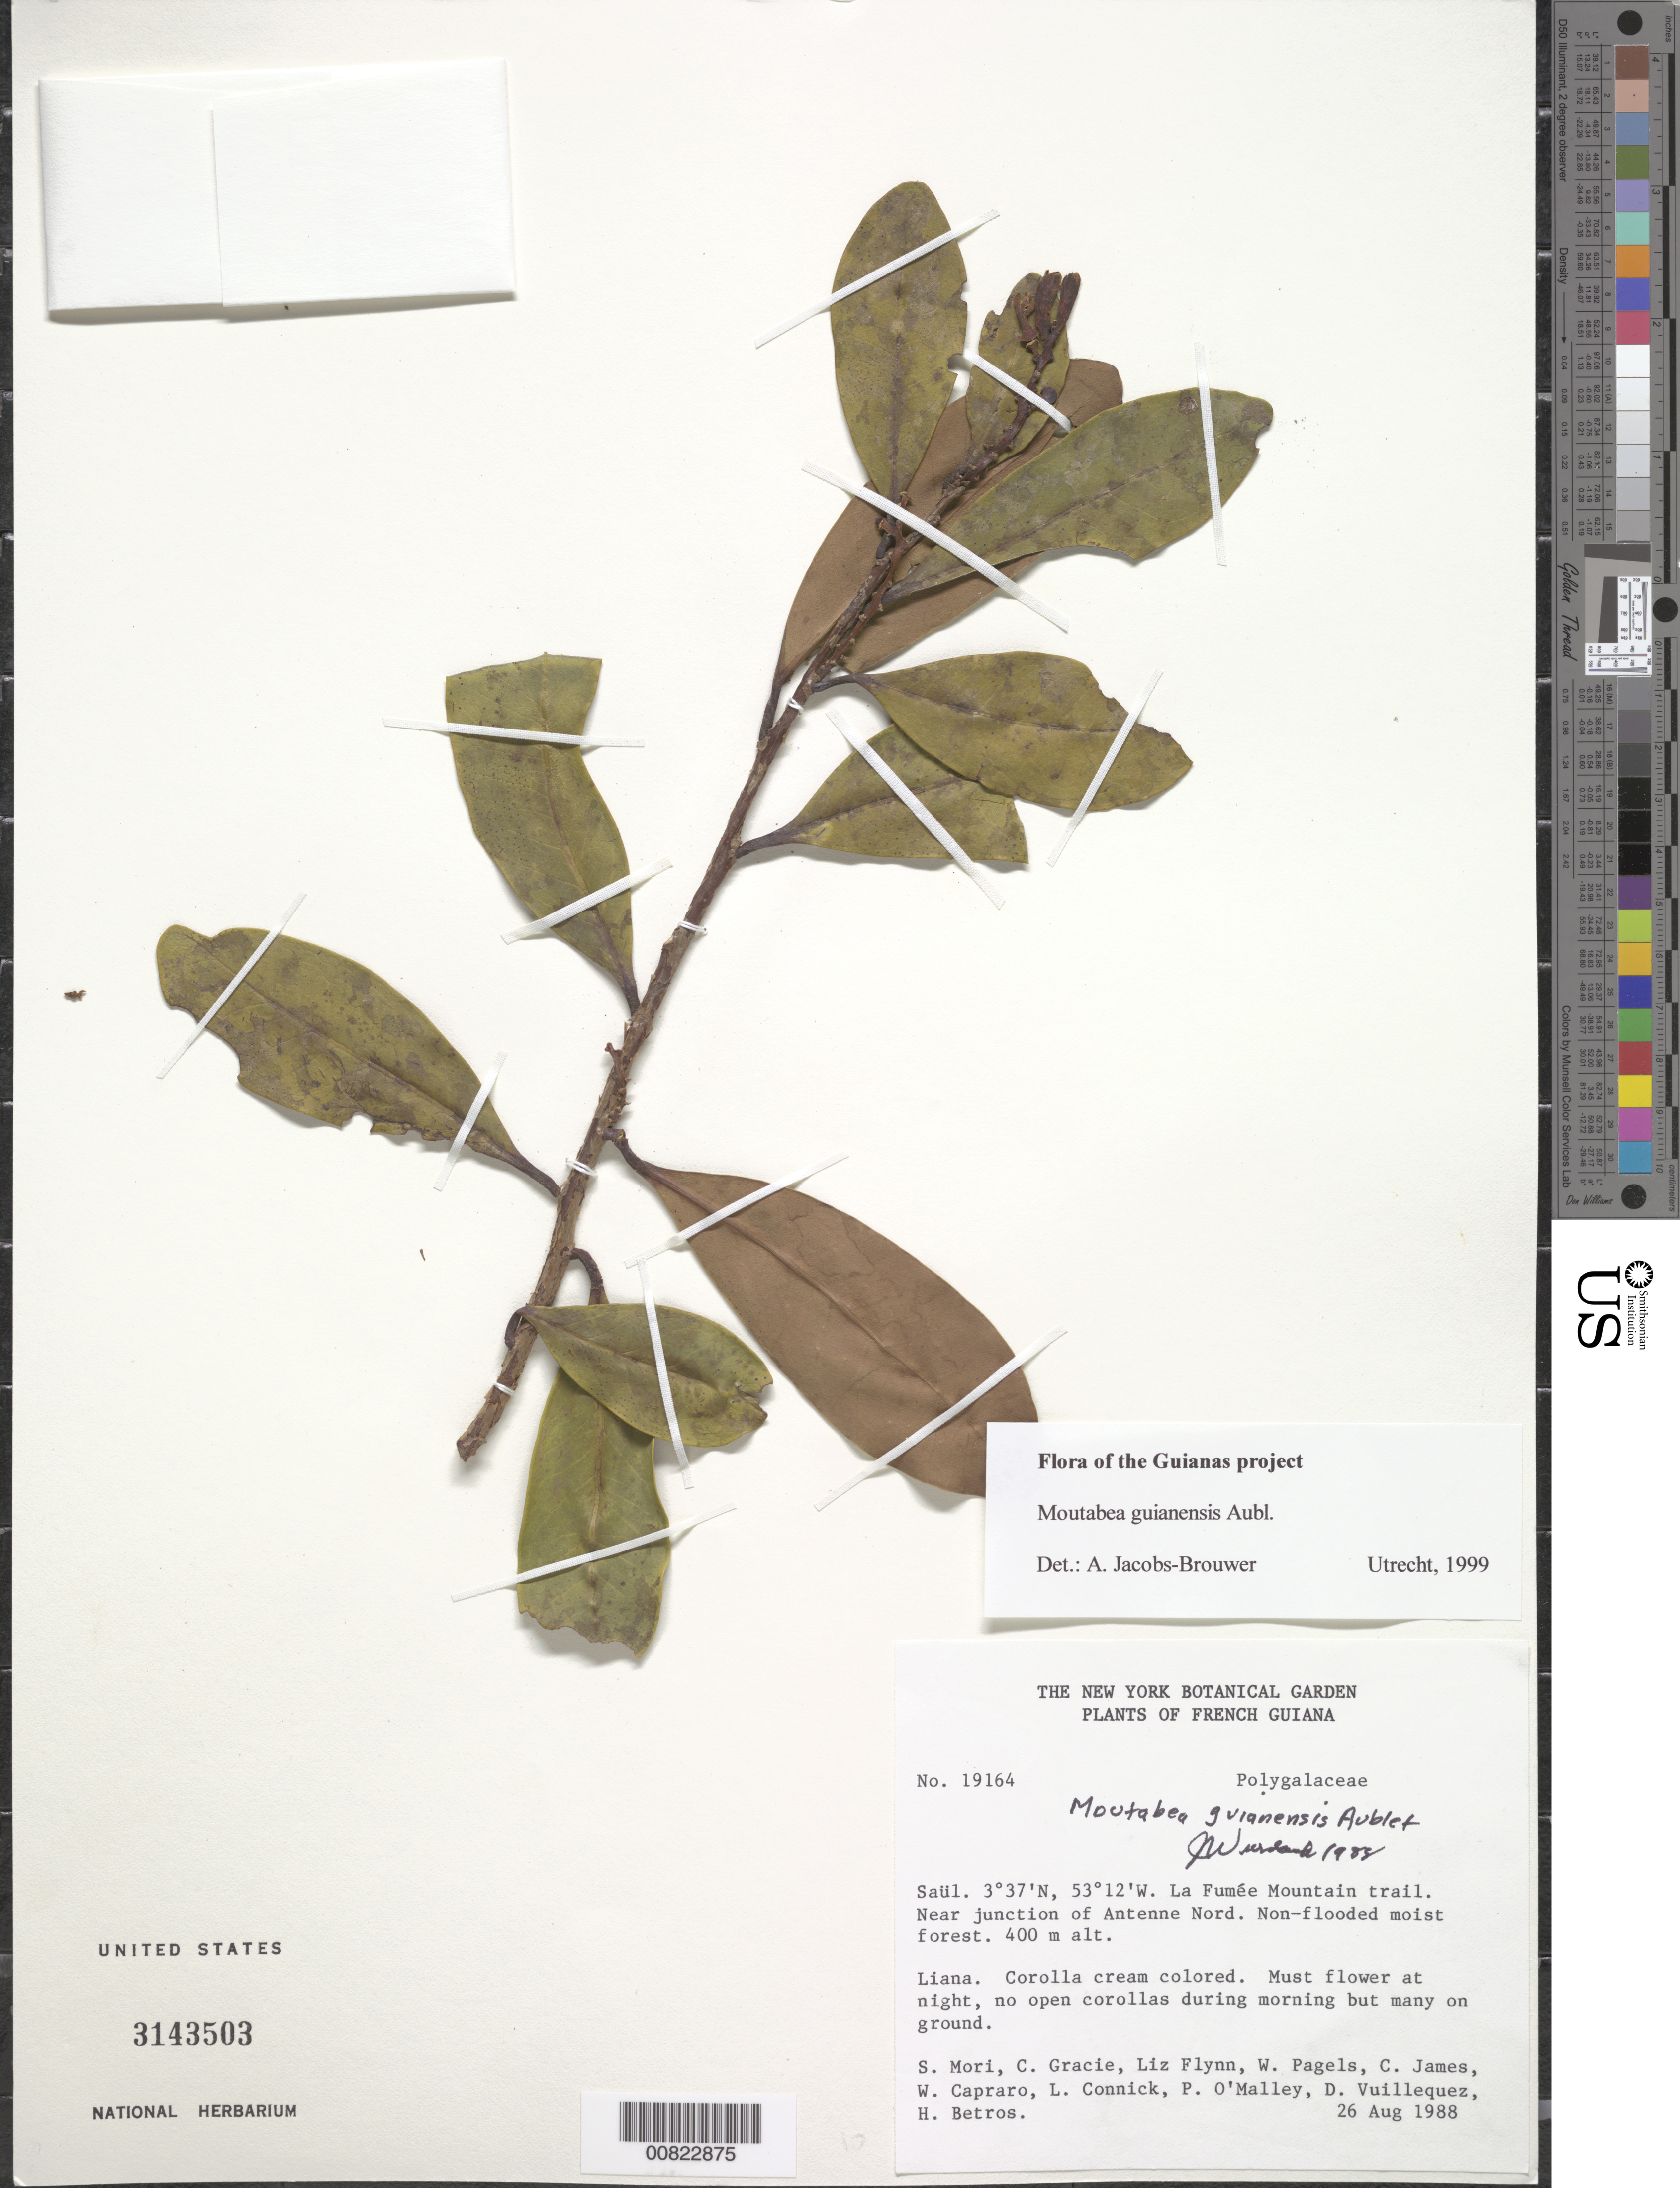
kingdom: Plantae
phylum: Tracheophyta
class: Magnoliopsida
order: Fabales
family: Polygalaceae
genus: Moutabea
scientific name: Moutabea guianensis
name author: Aubl.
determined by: Jacobs-Brouwer, A.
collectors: S. Mori, C. A. Gracie, L. Flynn, W. Pagels, C. James, W. Capraro, L. Connick, P. O'Malley, D. Vuillequez & H. Betros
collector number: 19164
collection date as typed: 26-Aug-88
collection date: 1988-08-26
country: French Guiana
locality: Saül, La Fumée Mountain Trail near junction of Antenne Nord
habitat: Non-flooded moist forest.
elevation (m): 400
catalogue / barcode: US 3143503